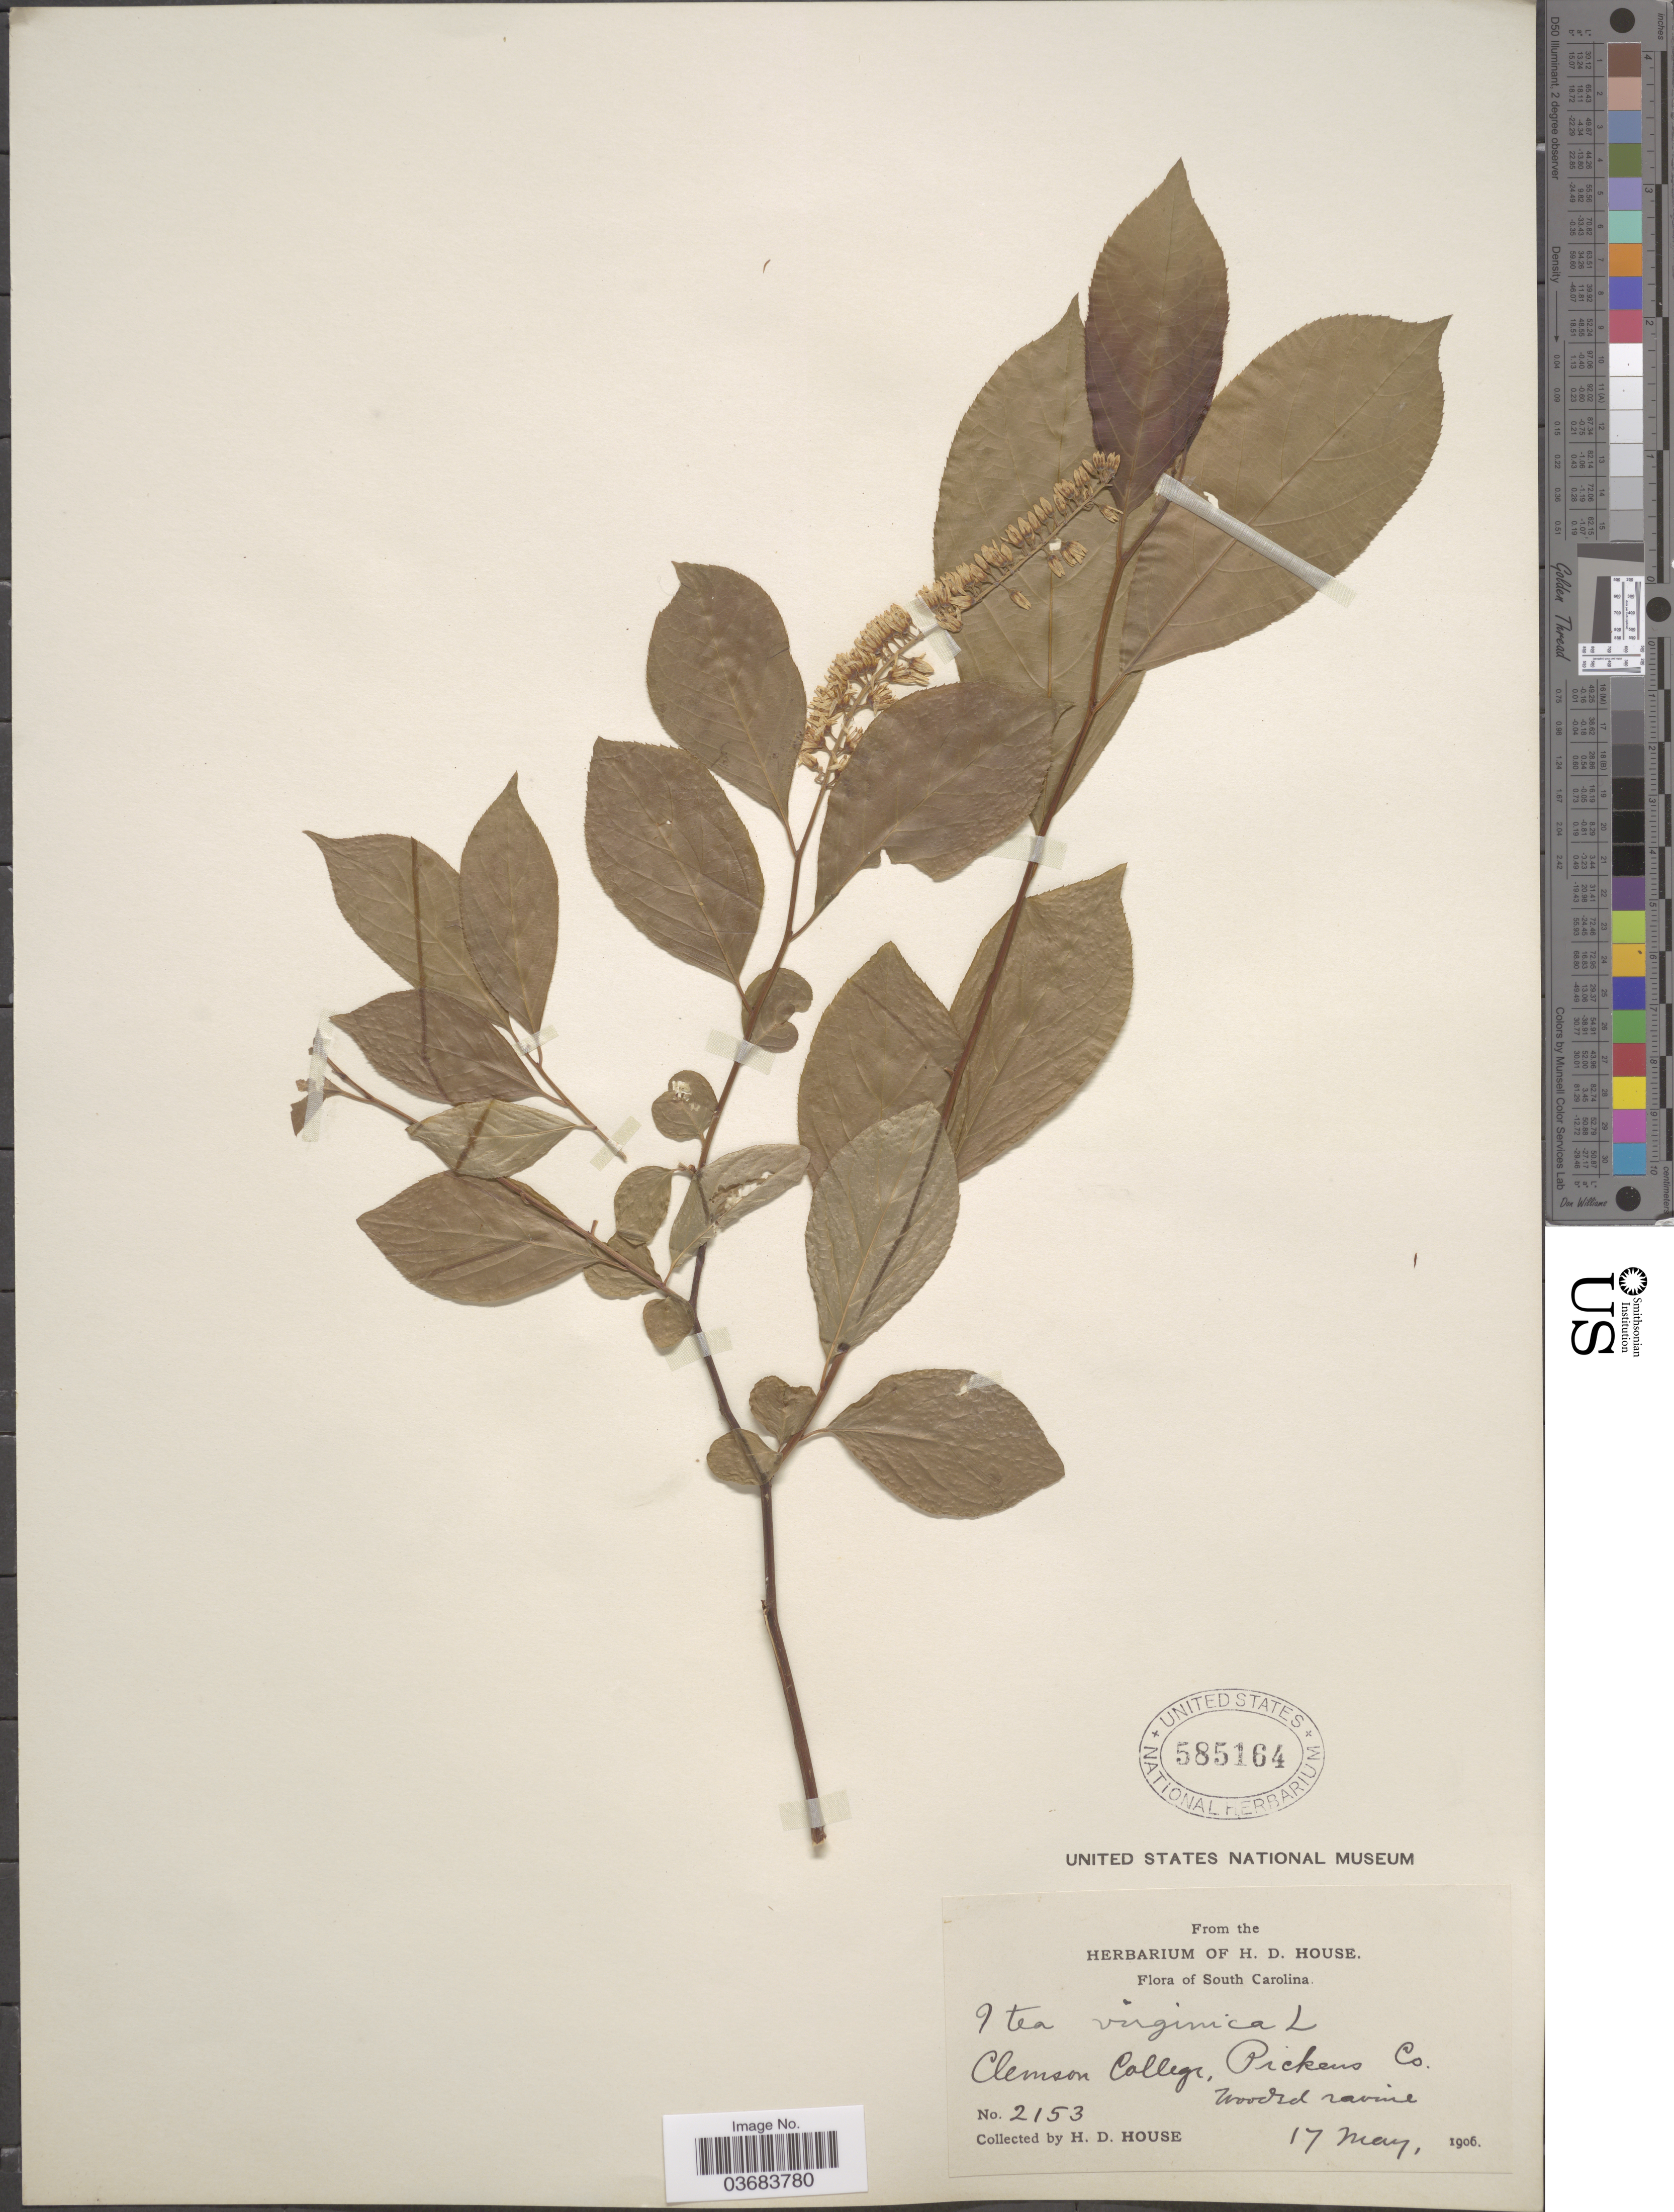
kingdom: Plantae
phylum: Tracheophyta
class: Magnoliopsida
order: Saxifragales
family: Iteaceae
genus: Itea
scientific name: Itea virginica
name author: L.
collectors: H. D. House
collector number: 2153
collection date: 1906-05-17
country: United States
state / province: South Carolina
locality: Clemson College, Pickens Co.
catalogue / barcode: US 585164